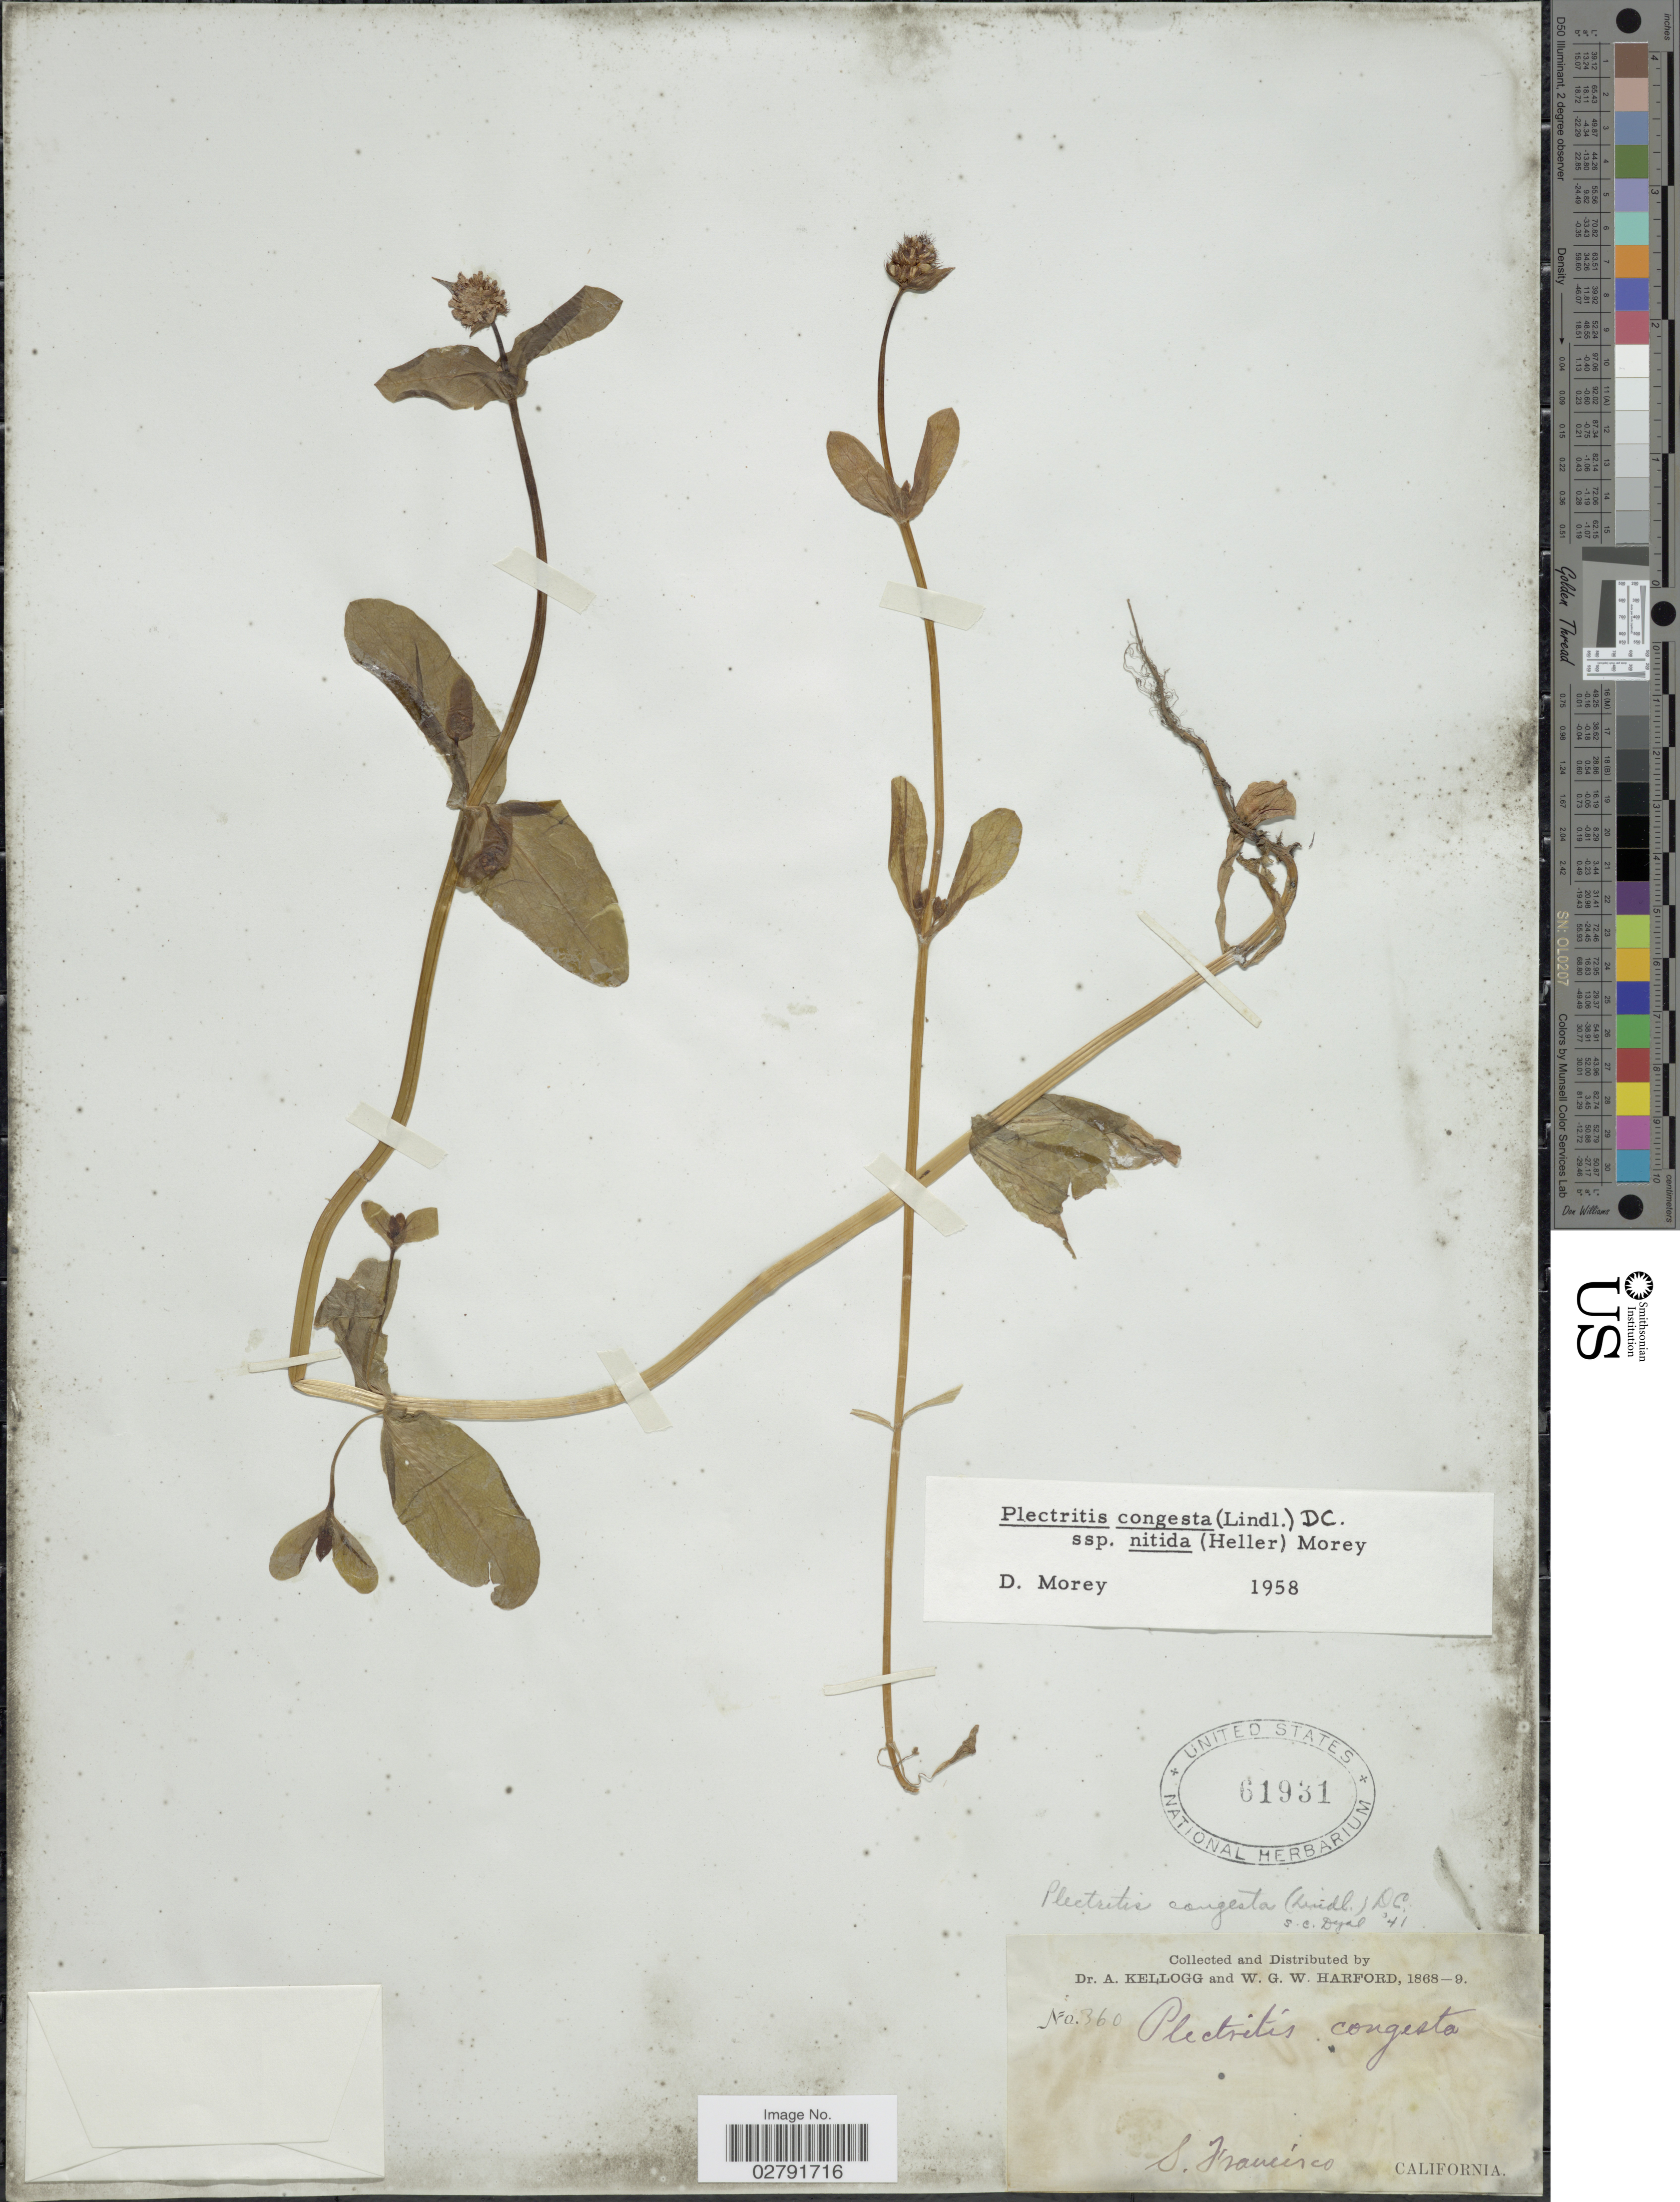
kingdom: Plantae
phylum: Tracheophyta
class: Magnoliopsida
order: Dipsacales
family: Caprifoliaceae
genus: Plectritis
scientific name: Plectritis congesta subsp. nitida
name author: (A. Heller) Morey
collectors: A. Kellogg & W. G. W. Harford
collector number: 360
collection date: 1868/1869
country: United States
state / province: California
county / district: San Francisco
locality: S. Francisco.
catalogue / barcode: US 61931